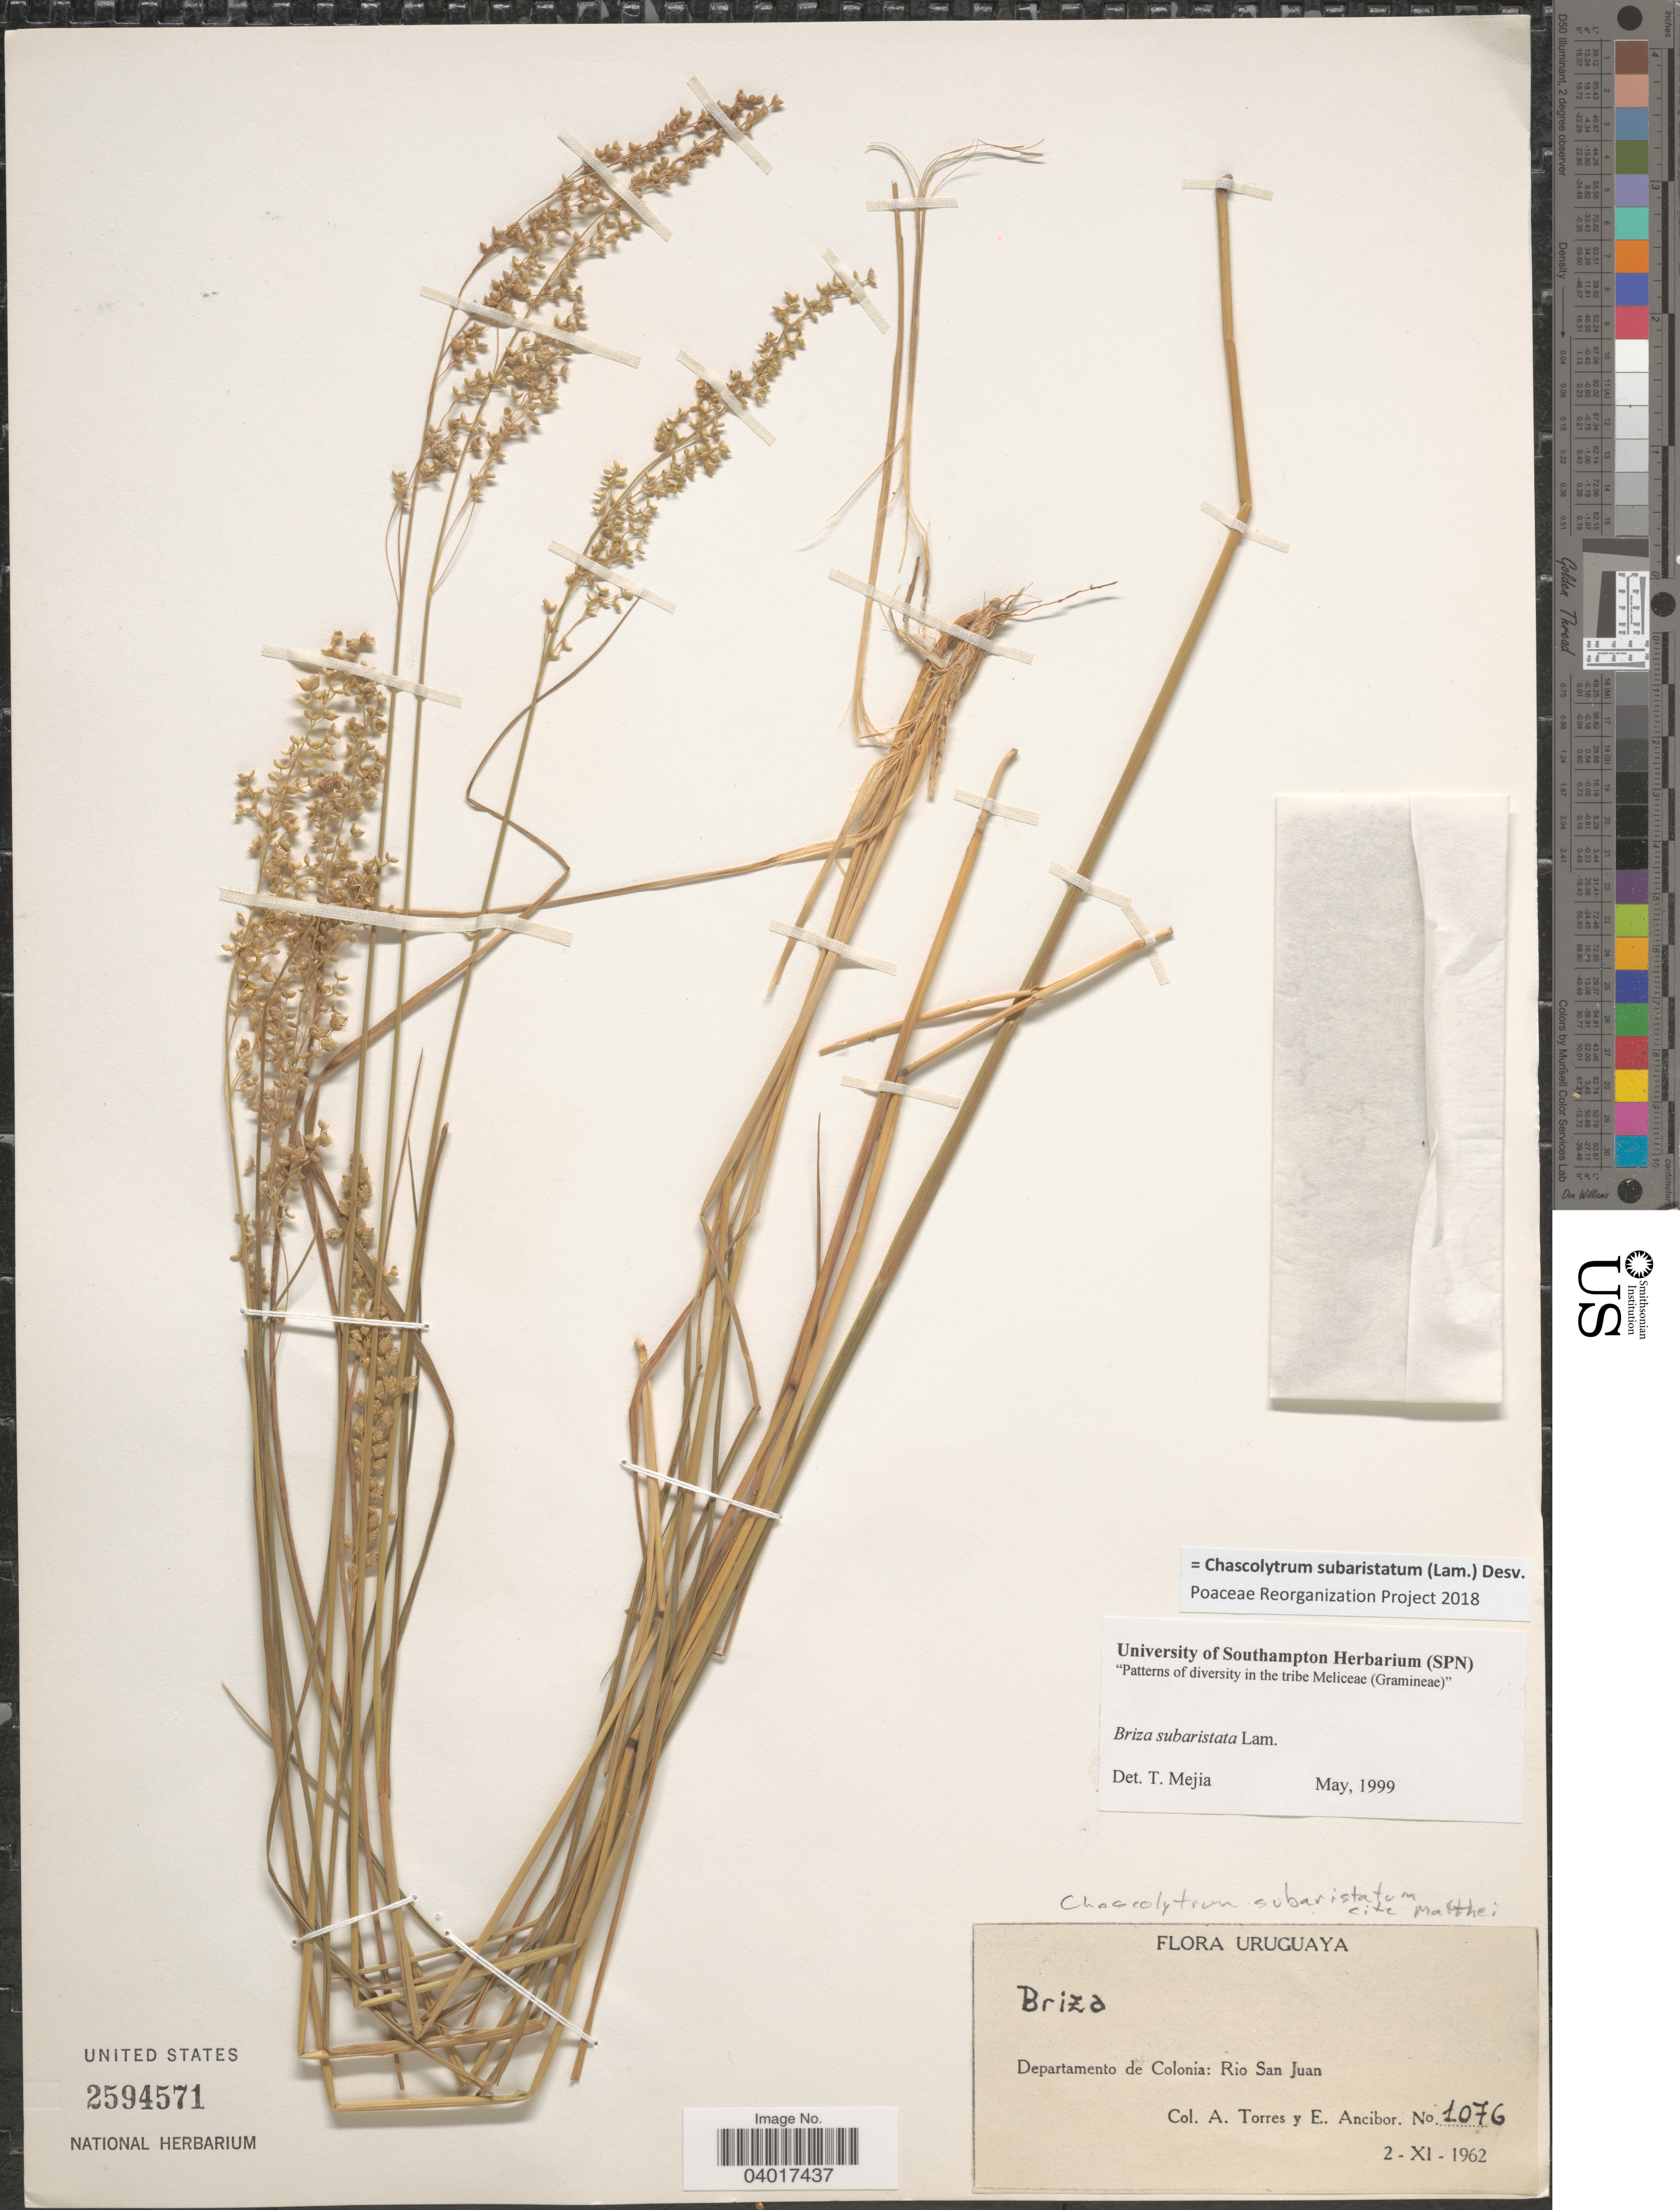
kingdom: Plantae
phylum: Tracheophyta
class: Liliopsida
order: Poales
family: Poaceae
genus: Chascolytrum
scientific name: Chascolytrum subaristatum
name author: (Lam.) Desv.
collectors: A. Torres & E. Ancibor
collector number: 1076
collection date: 1962-11-02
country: Uruguay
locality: Departamento de Colonia: Rio San Juan.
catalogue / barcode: US 2594571